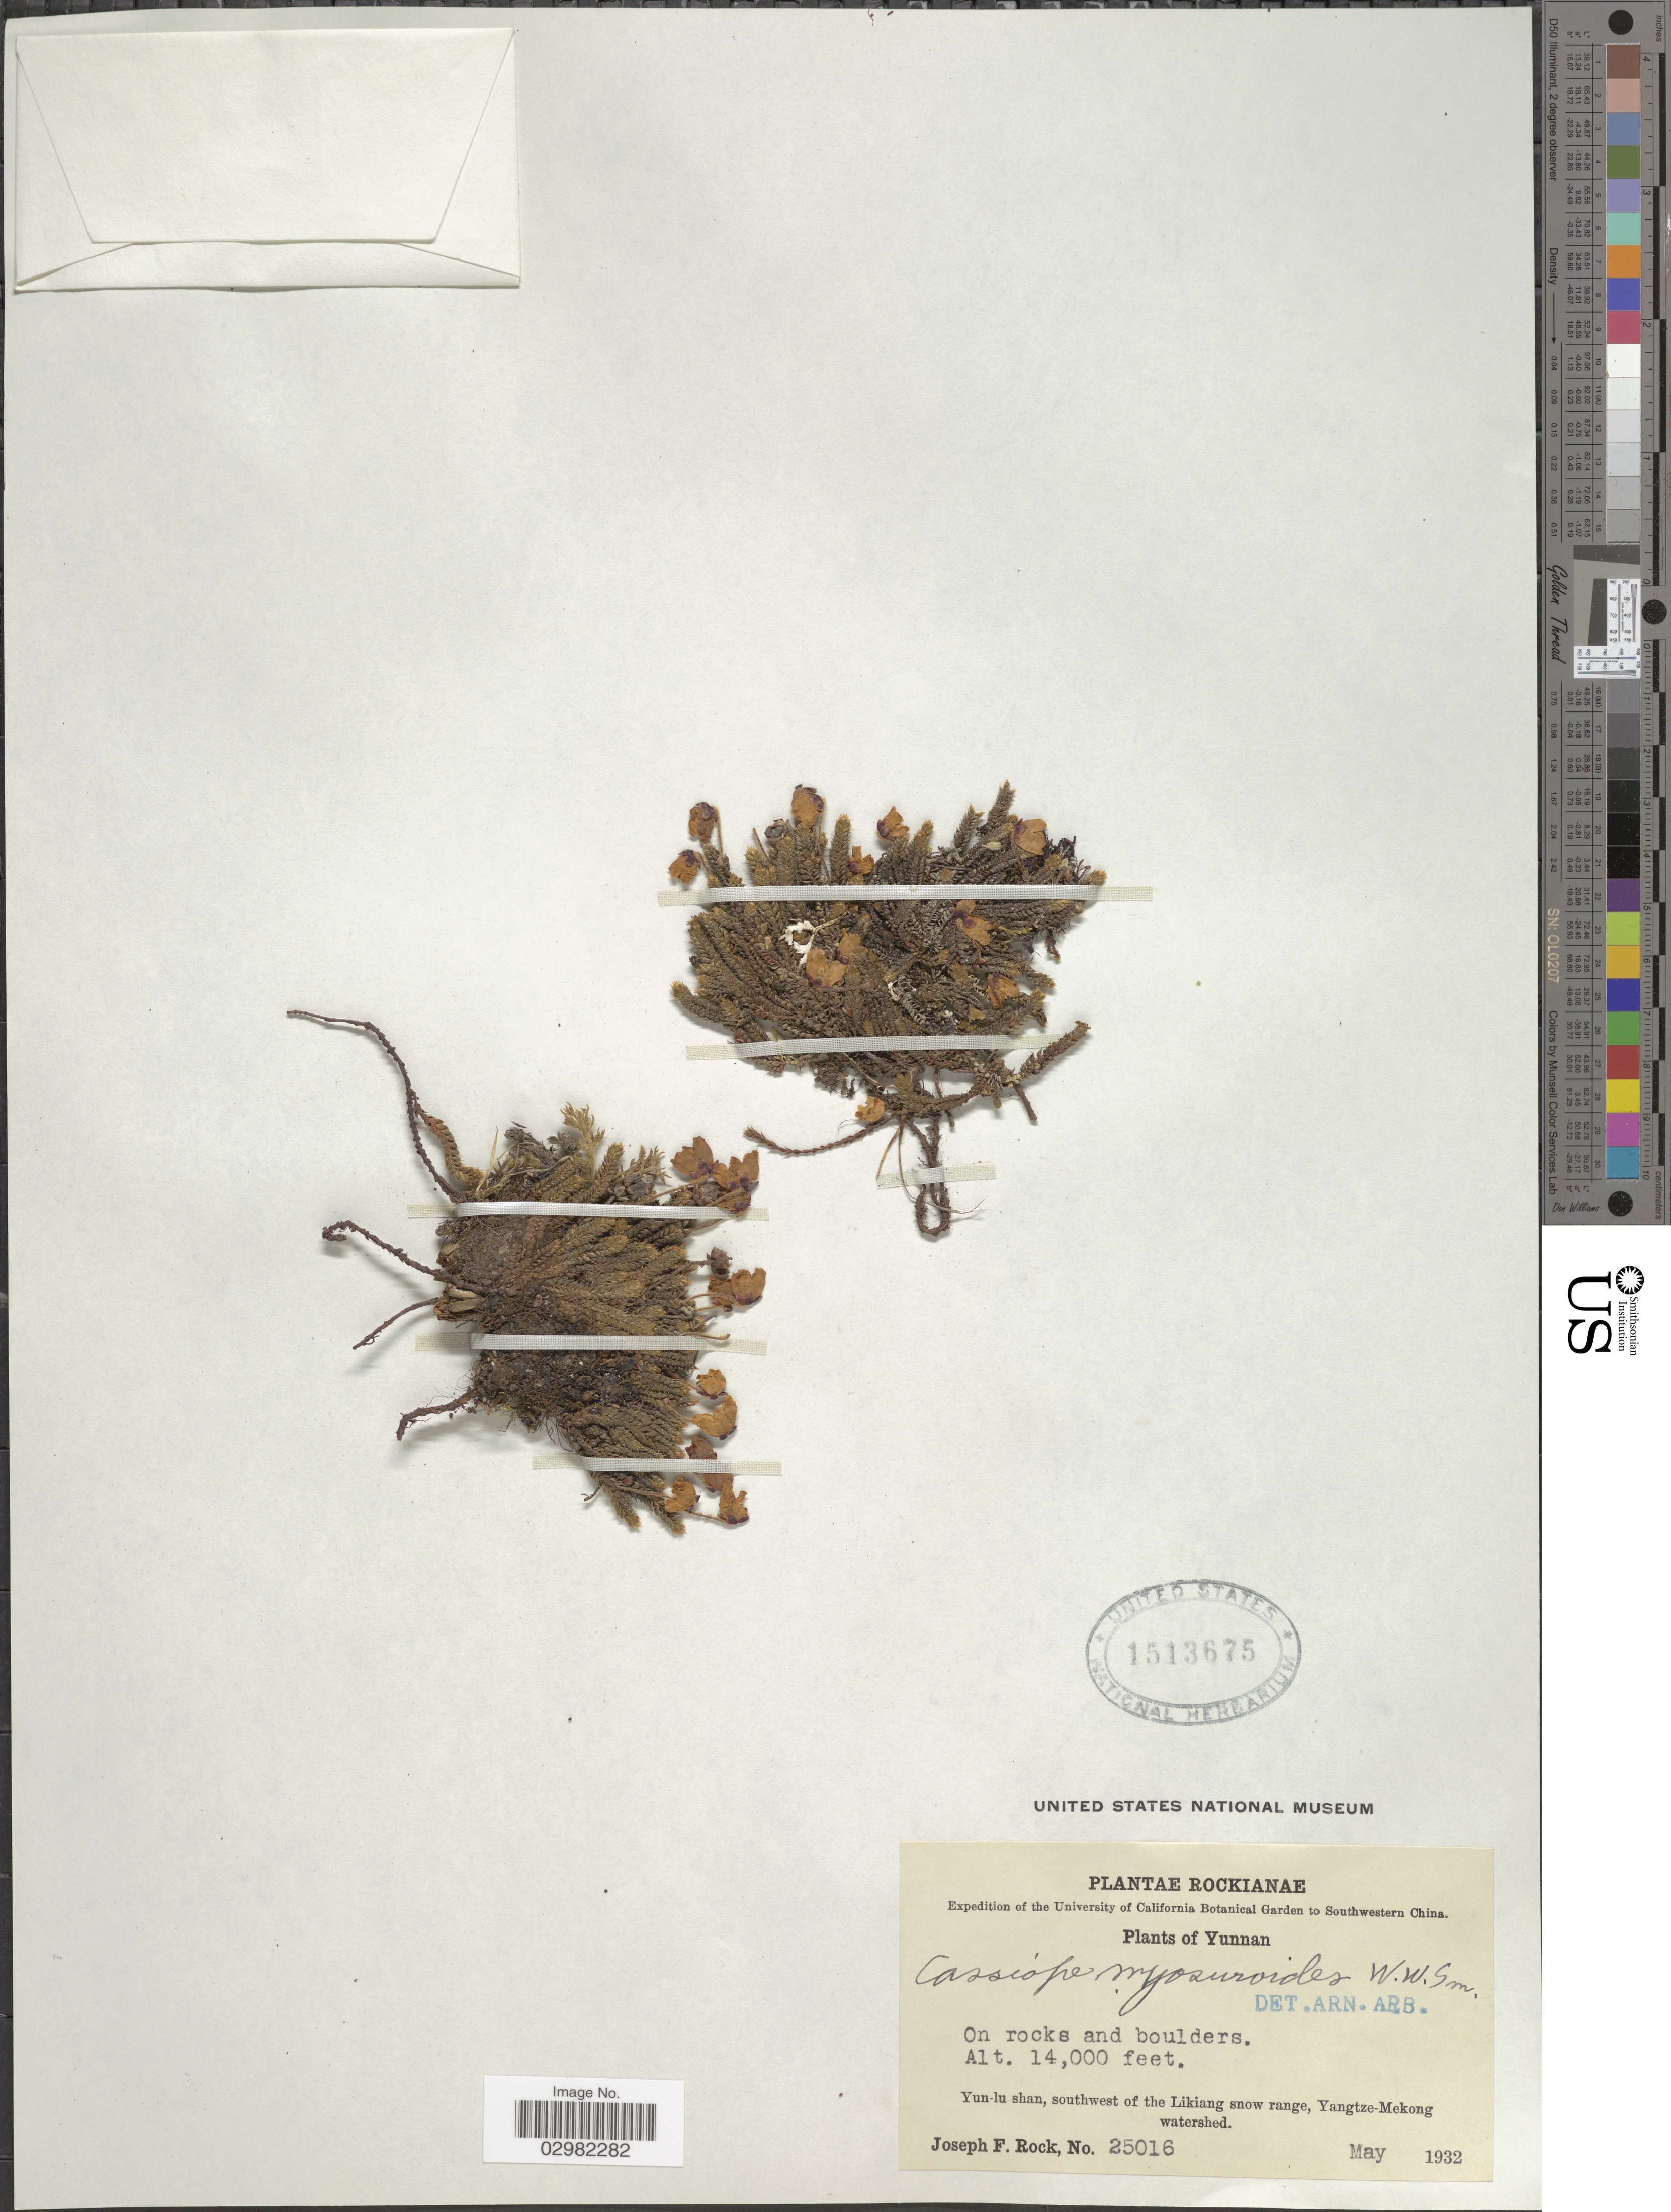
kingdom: Plantae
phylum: Tracheophyta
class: Magnoliopsida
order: Ericales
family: Ericaceae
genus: Cassiope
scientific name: Cassiope myosuroides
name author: W.W. Sm.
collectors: J. F. Rock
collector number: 25016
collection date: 1932-05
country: China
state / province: Yunnan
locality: Yun-lu shan, southwest of the Likiang snow range, Yangtze-Mekong watershed.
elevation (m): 4267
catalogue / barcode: US 1513675